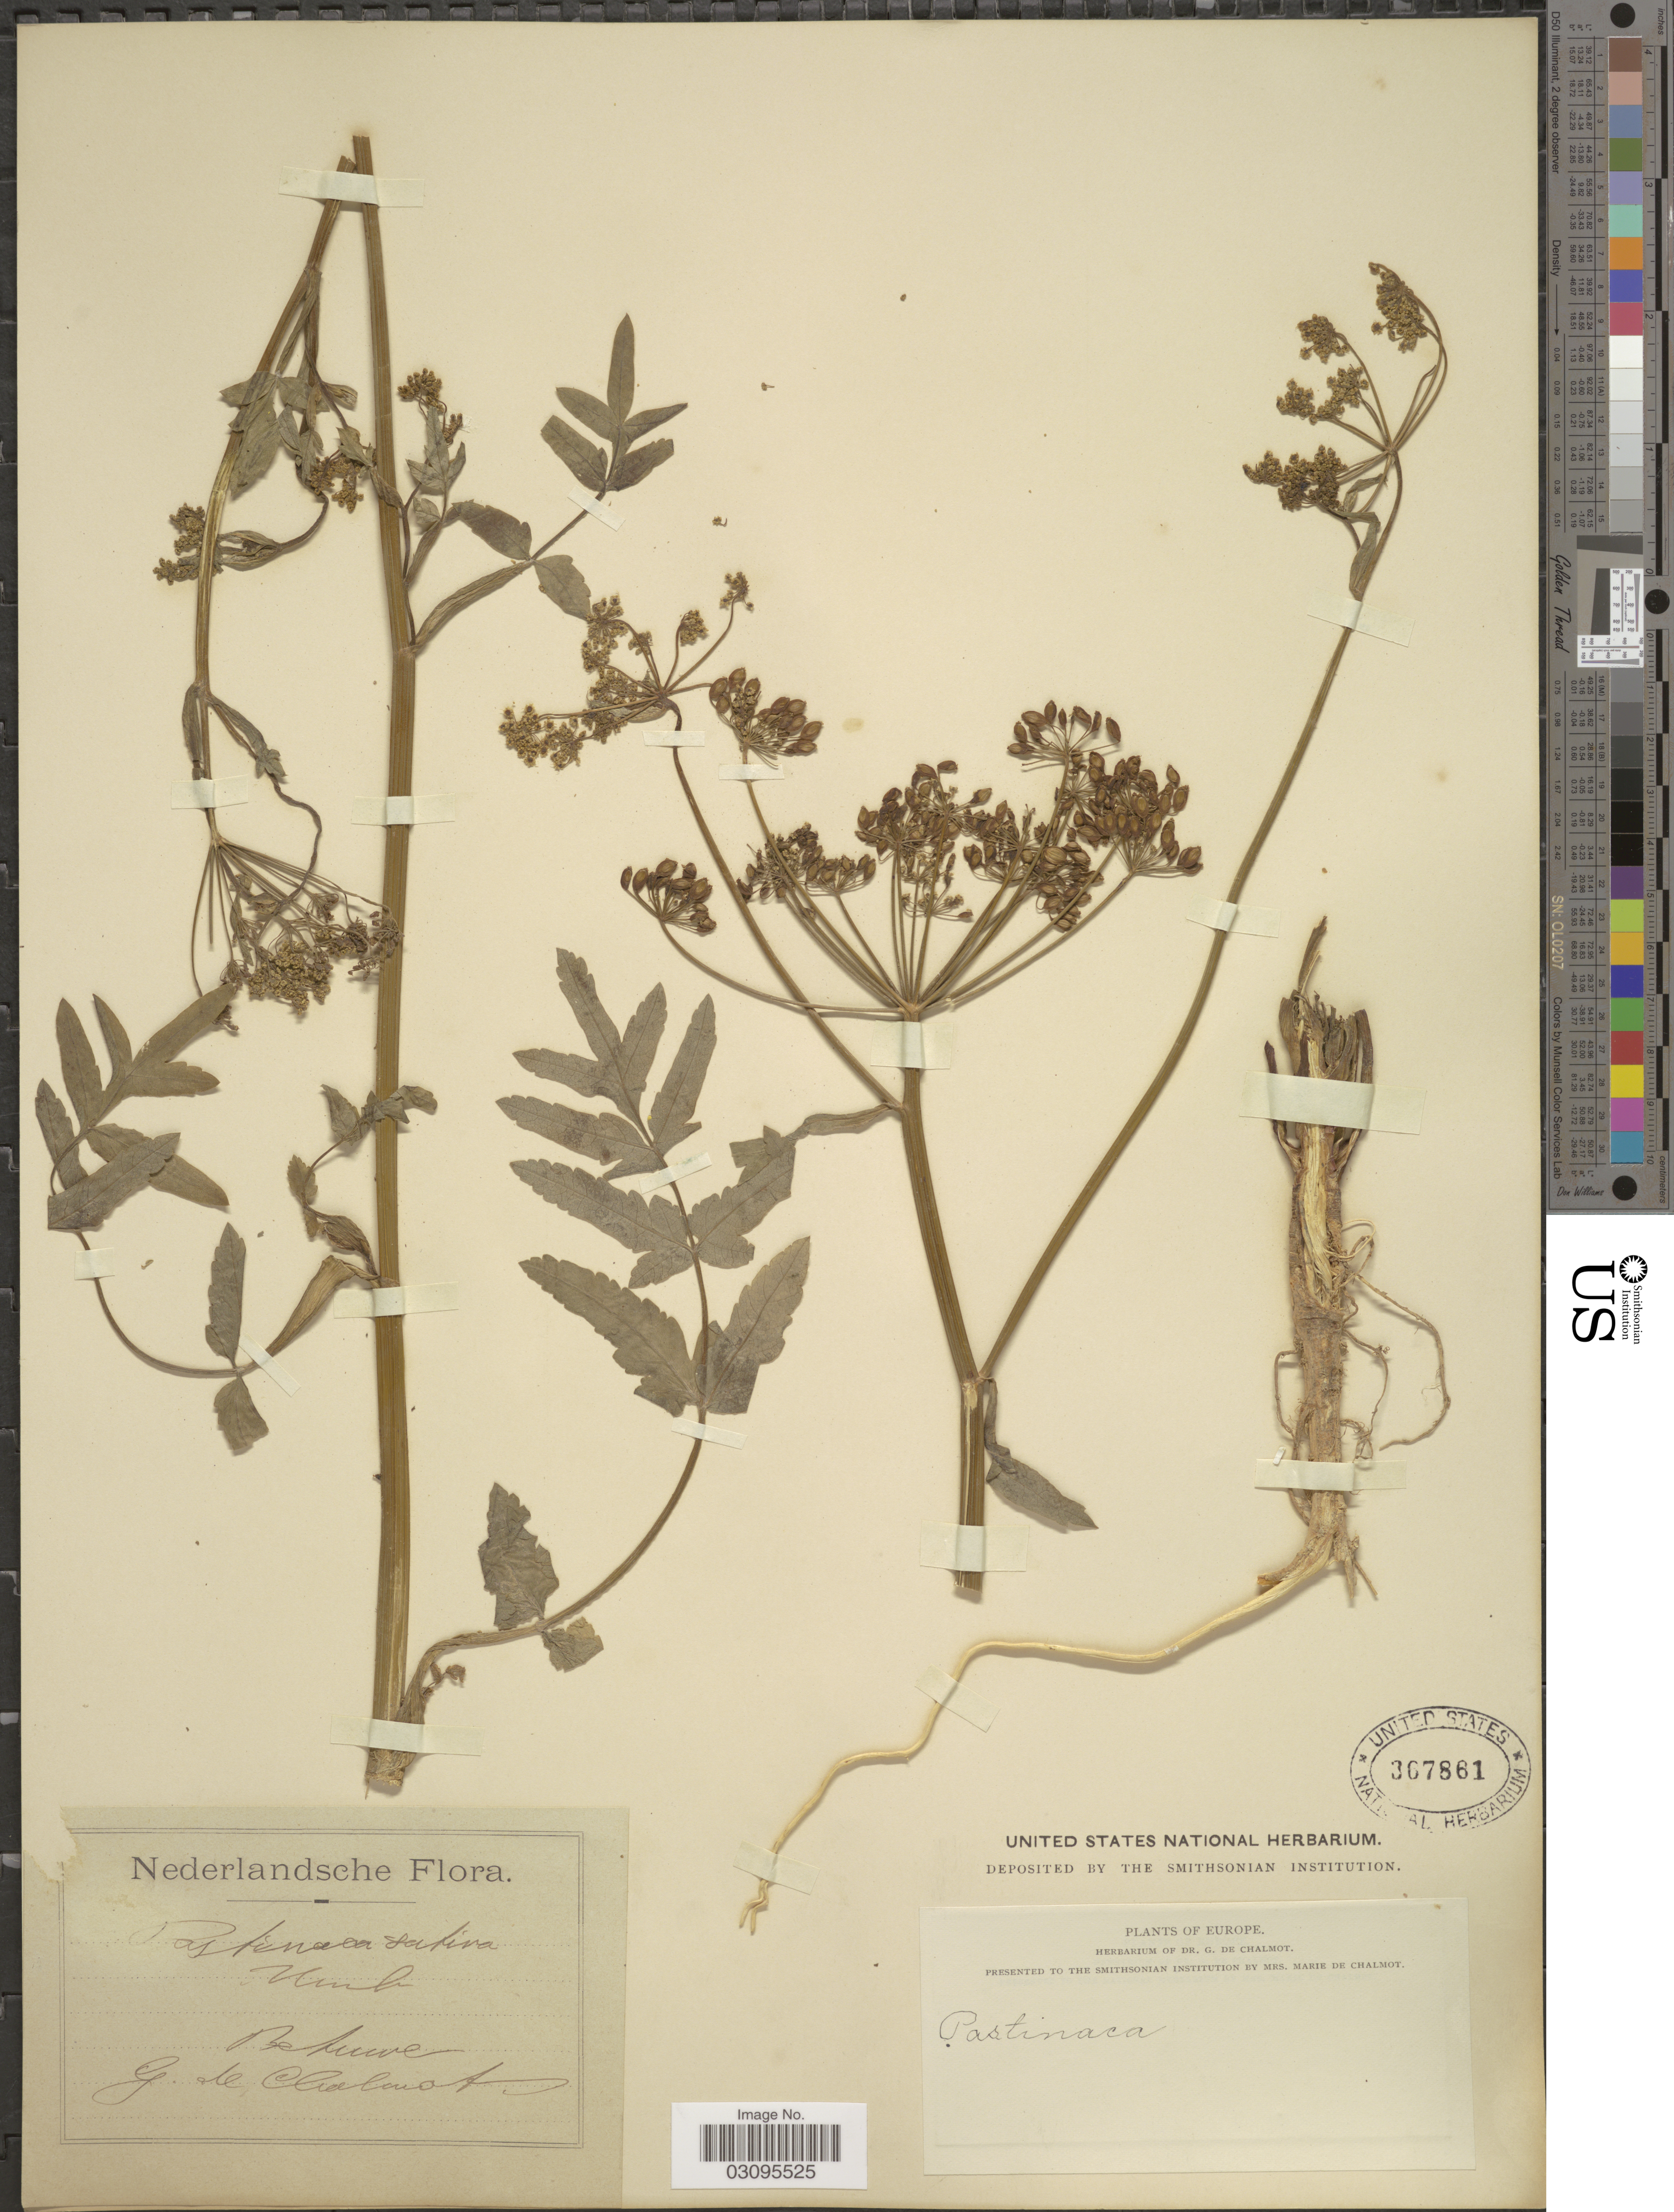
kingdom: Plantae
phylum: Tracheophyta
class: Magnoliopsida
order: Apiales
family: Apiaceae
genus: Pastinaca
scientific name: Pastinaca sativa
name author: L.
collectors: G. de Chalmot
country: Netherlands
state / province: Gelderland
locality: Betuwe.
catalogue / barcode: US 367861